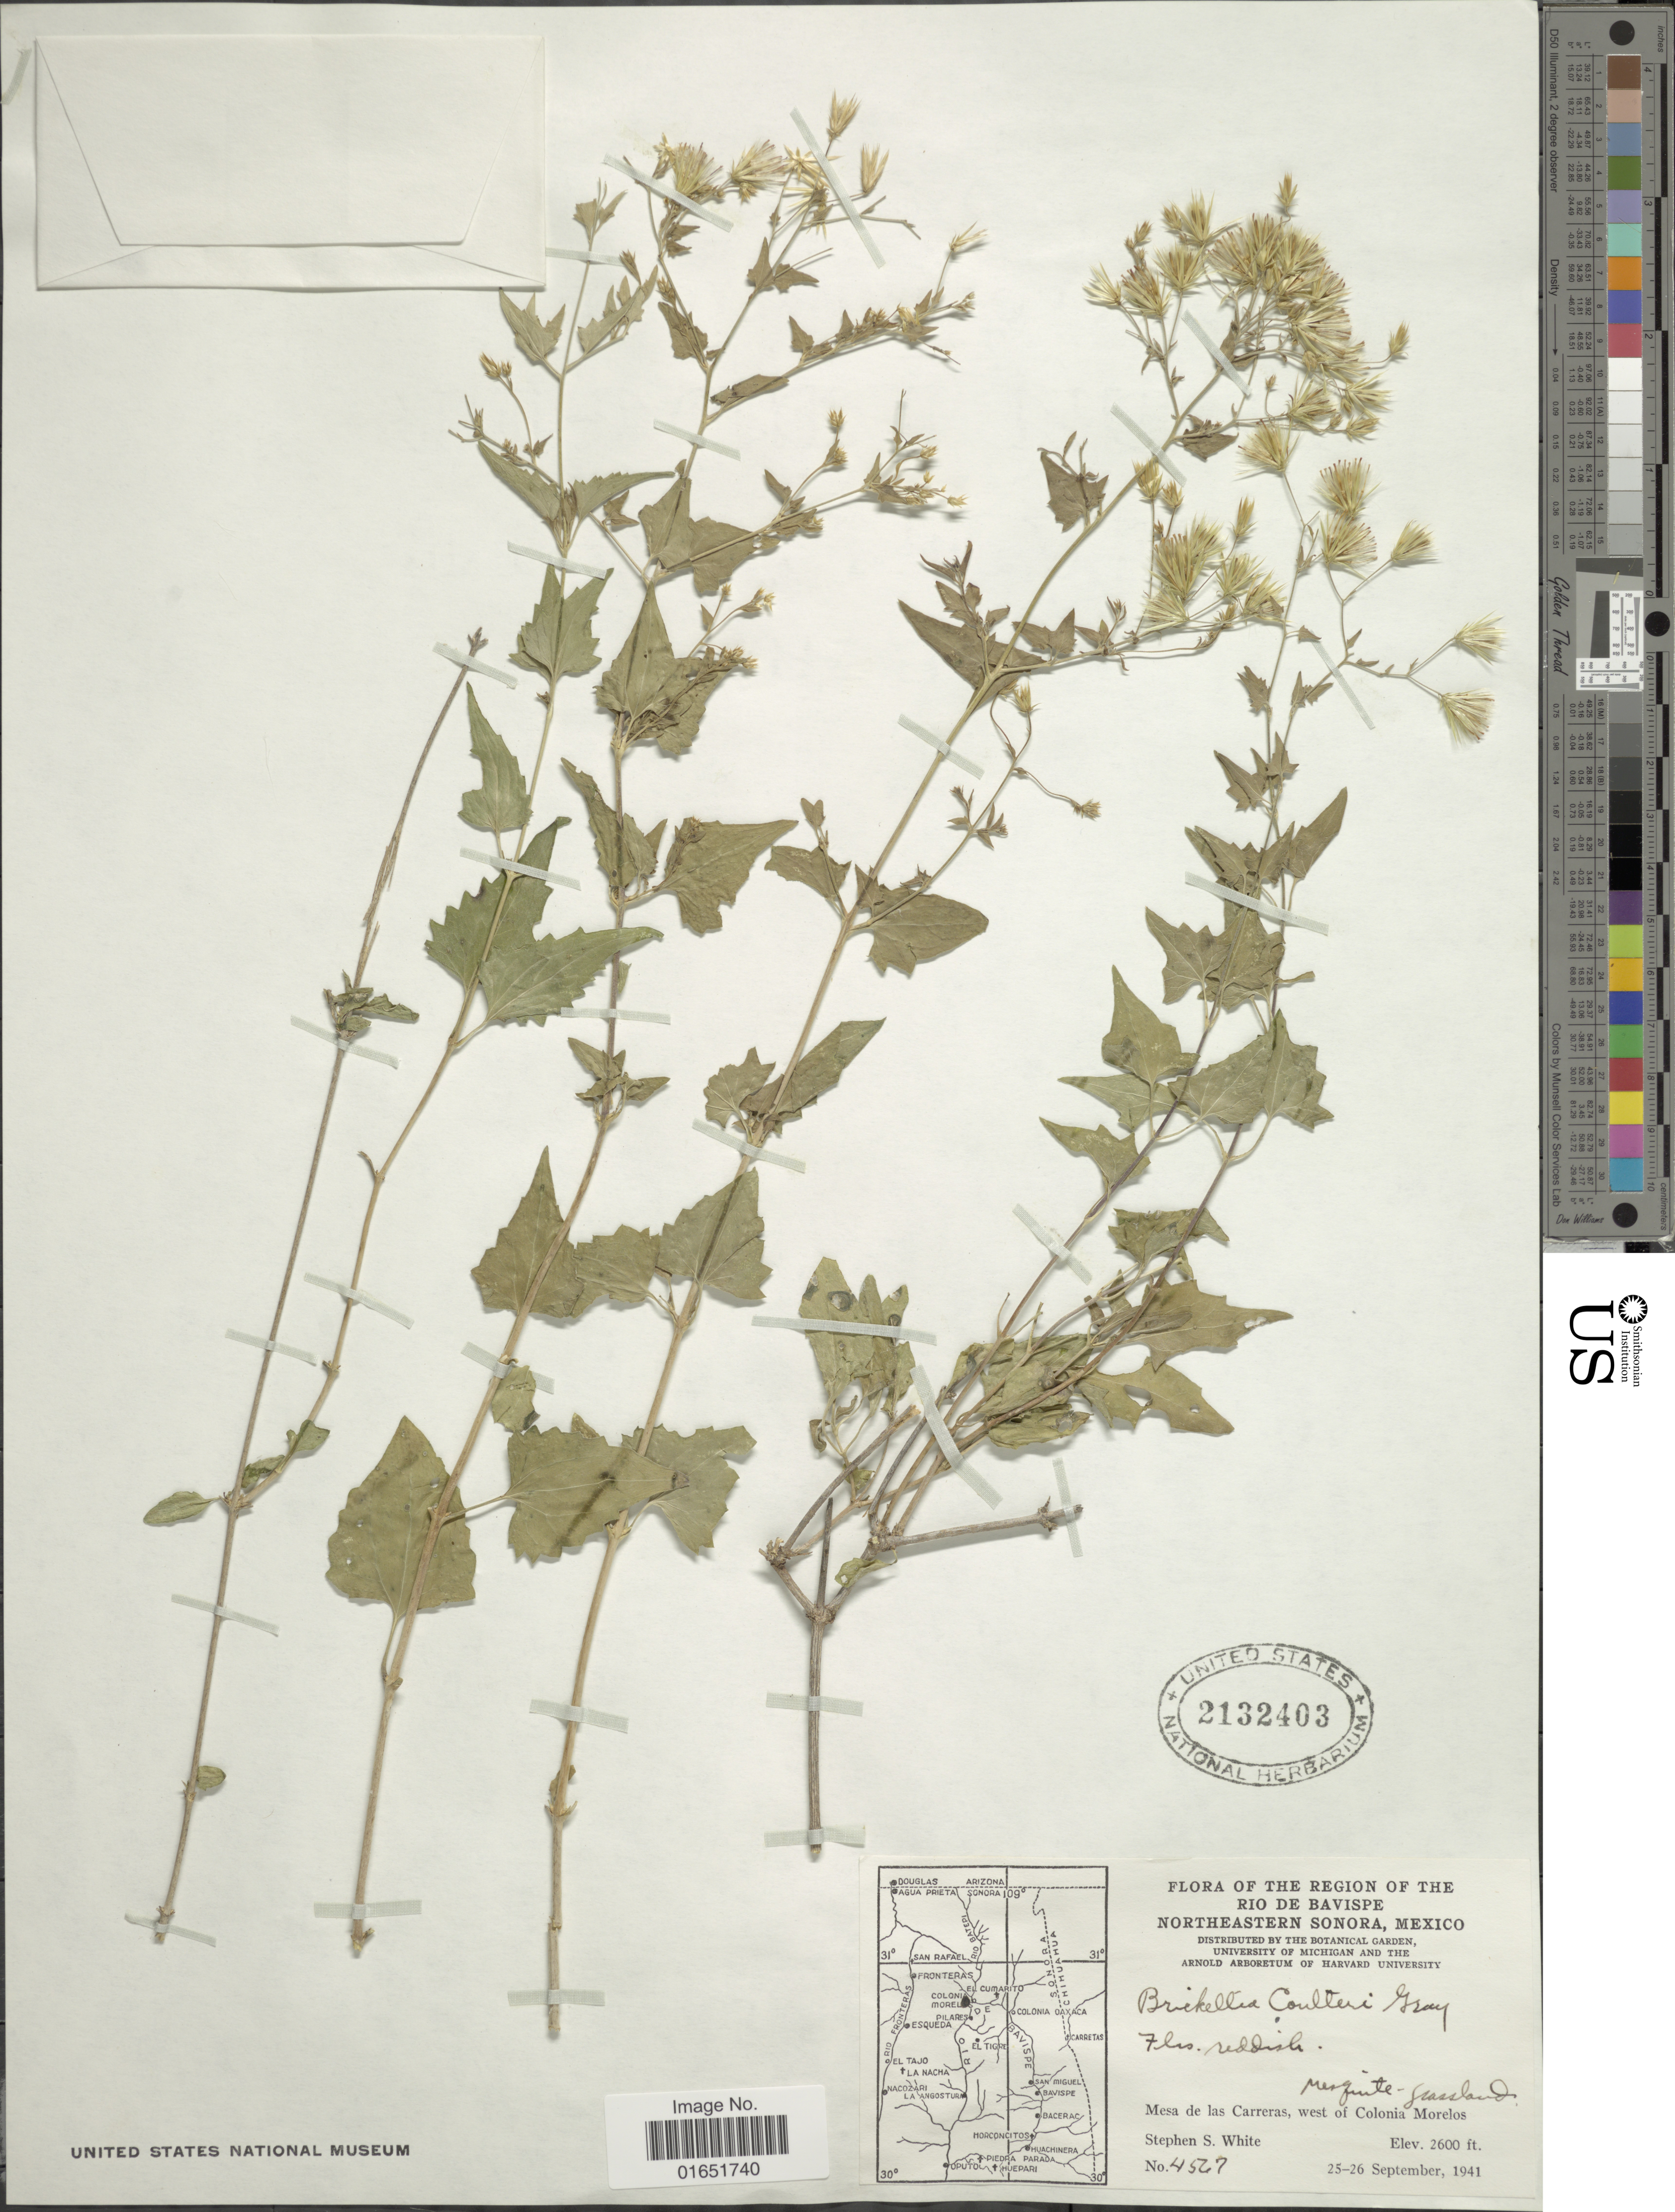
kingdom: Plantae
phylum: Tracheophyta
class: Magnoliopsida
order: Asterales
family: Asteraceae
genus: Brickellia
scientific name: Brickellia coulteri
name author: A. Gray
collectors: S. S. White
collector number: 4267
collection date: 1941-09-25/1941-09-26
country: Mexico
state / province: Sonora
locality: The Region of the Northeastern Sonora, Mesa de kas Carreras, west of Colonia Morelos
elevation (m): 792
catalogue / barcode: US 2132403